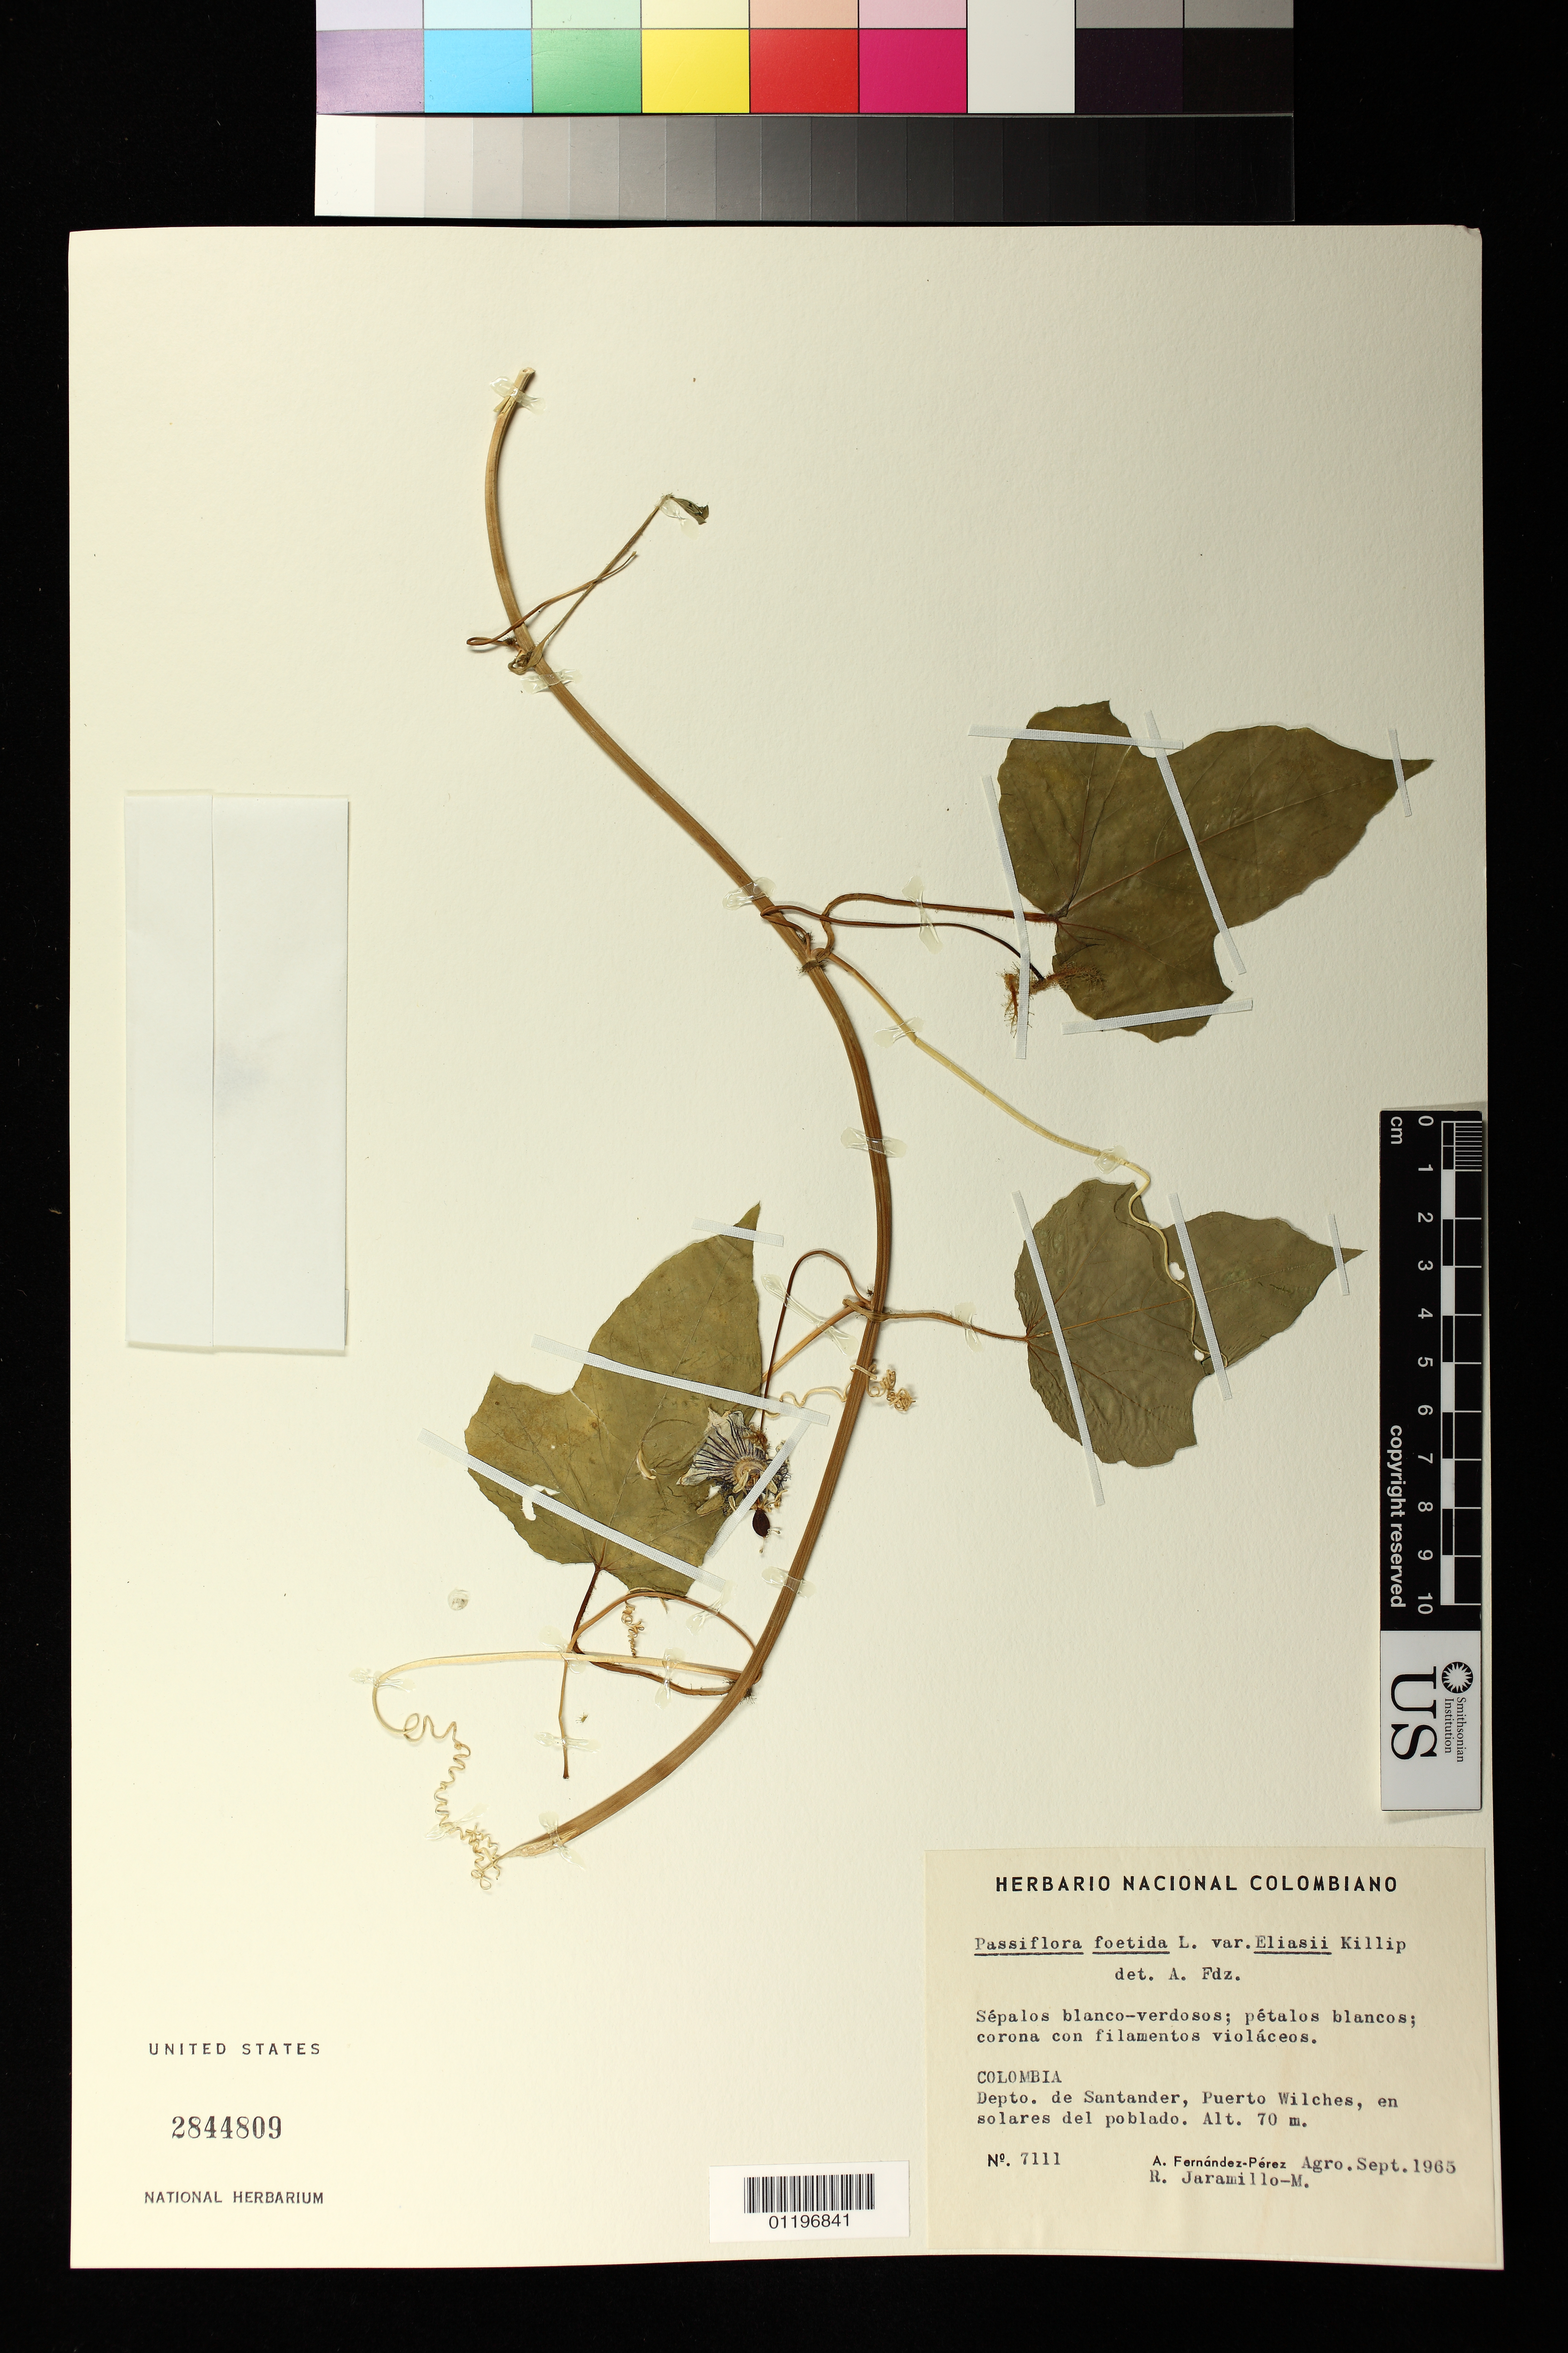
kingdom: Plantae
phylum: Tracheophyta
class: Magnoliopsida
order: Malpighiales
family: Passifloraceae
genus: Passiflora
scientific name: Passiflora foetida var. eliasii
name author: Killip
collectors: A. Fernandez & R. Jaramillo M.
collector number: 7111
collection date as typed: Sep 1965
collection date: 1965-09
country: Colombia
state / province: Santander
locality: Departamento de Santander, Puerto Wilches, en solares de poblado.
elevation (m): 70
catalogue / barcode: US 2844809